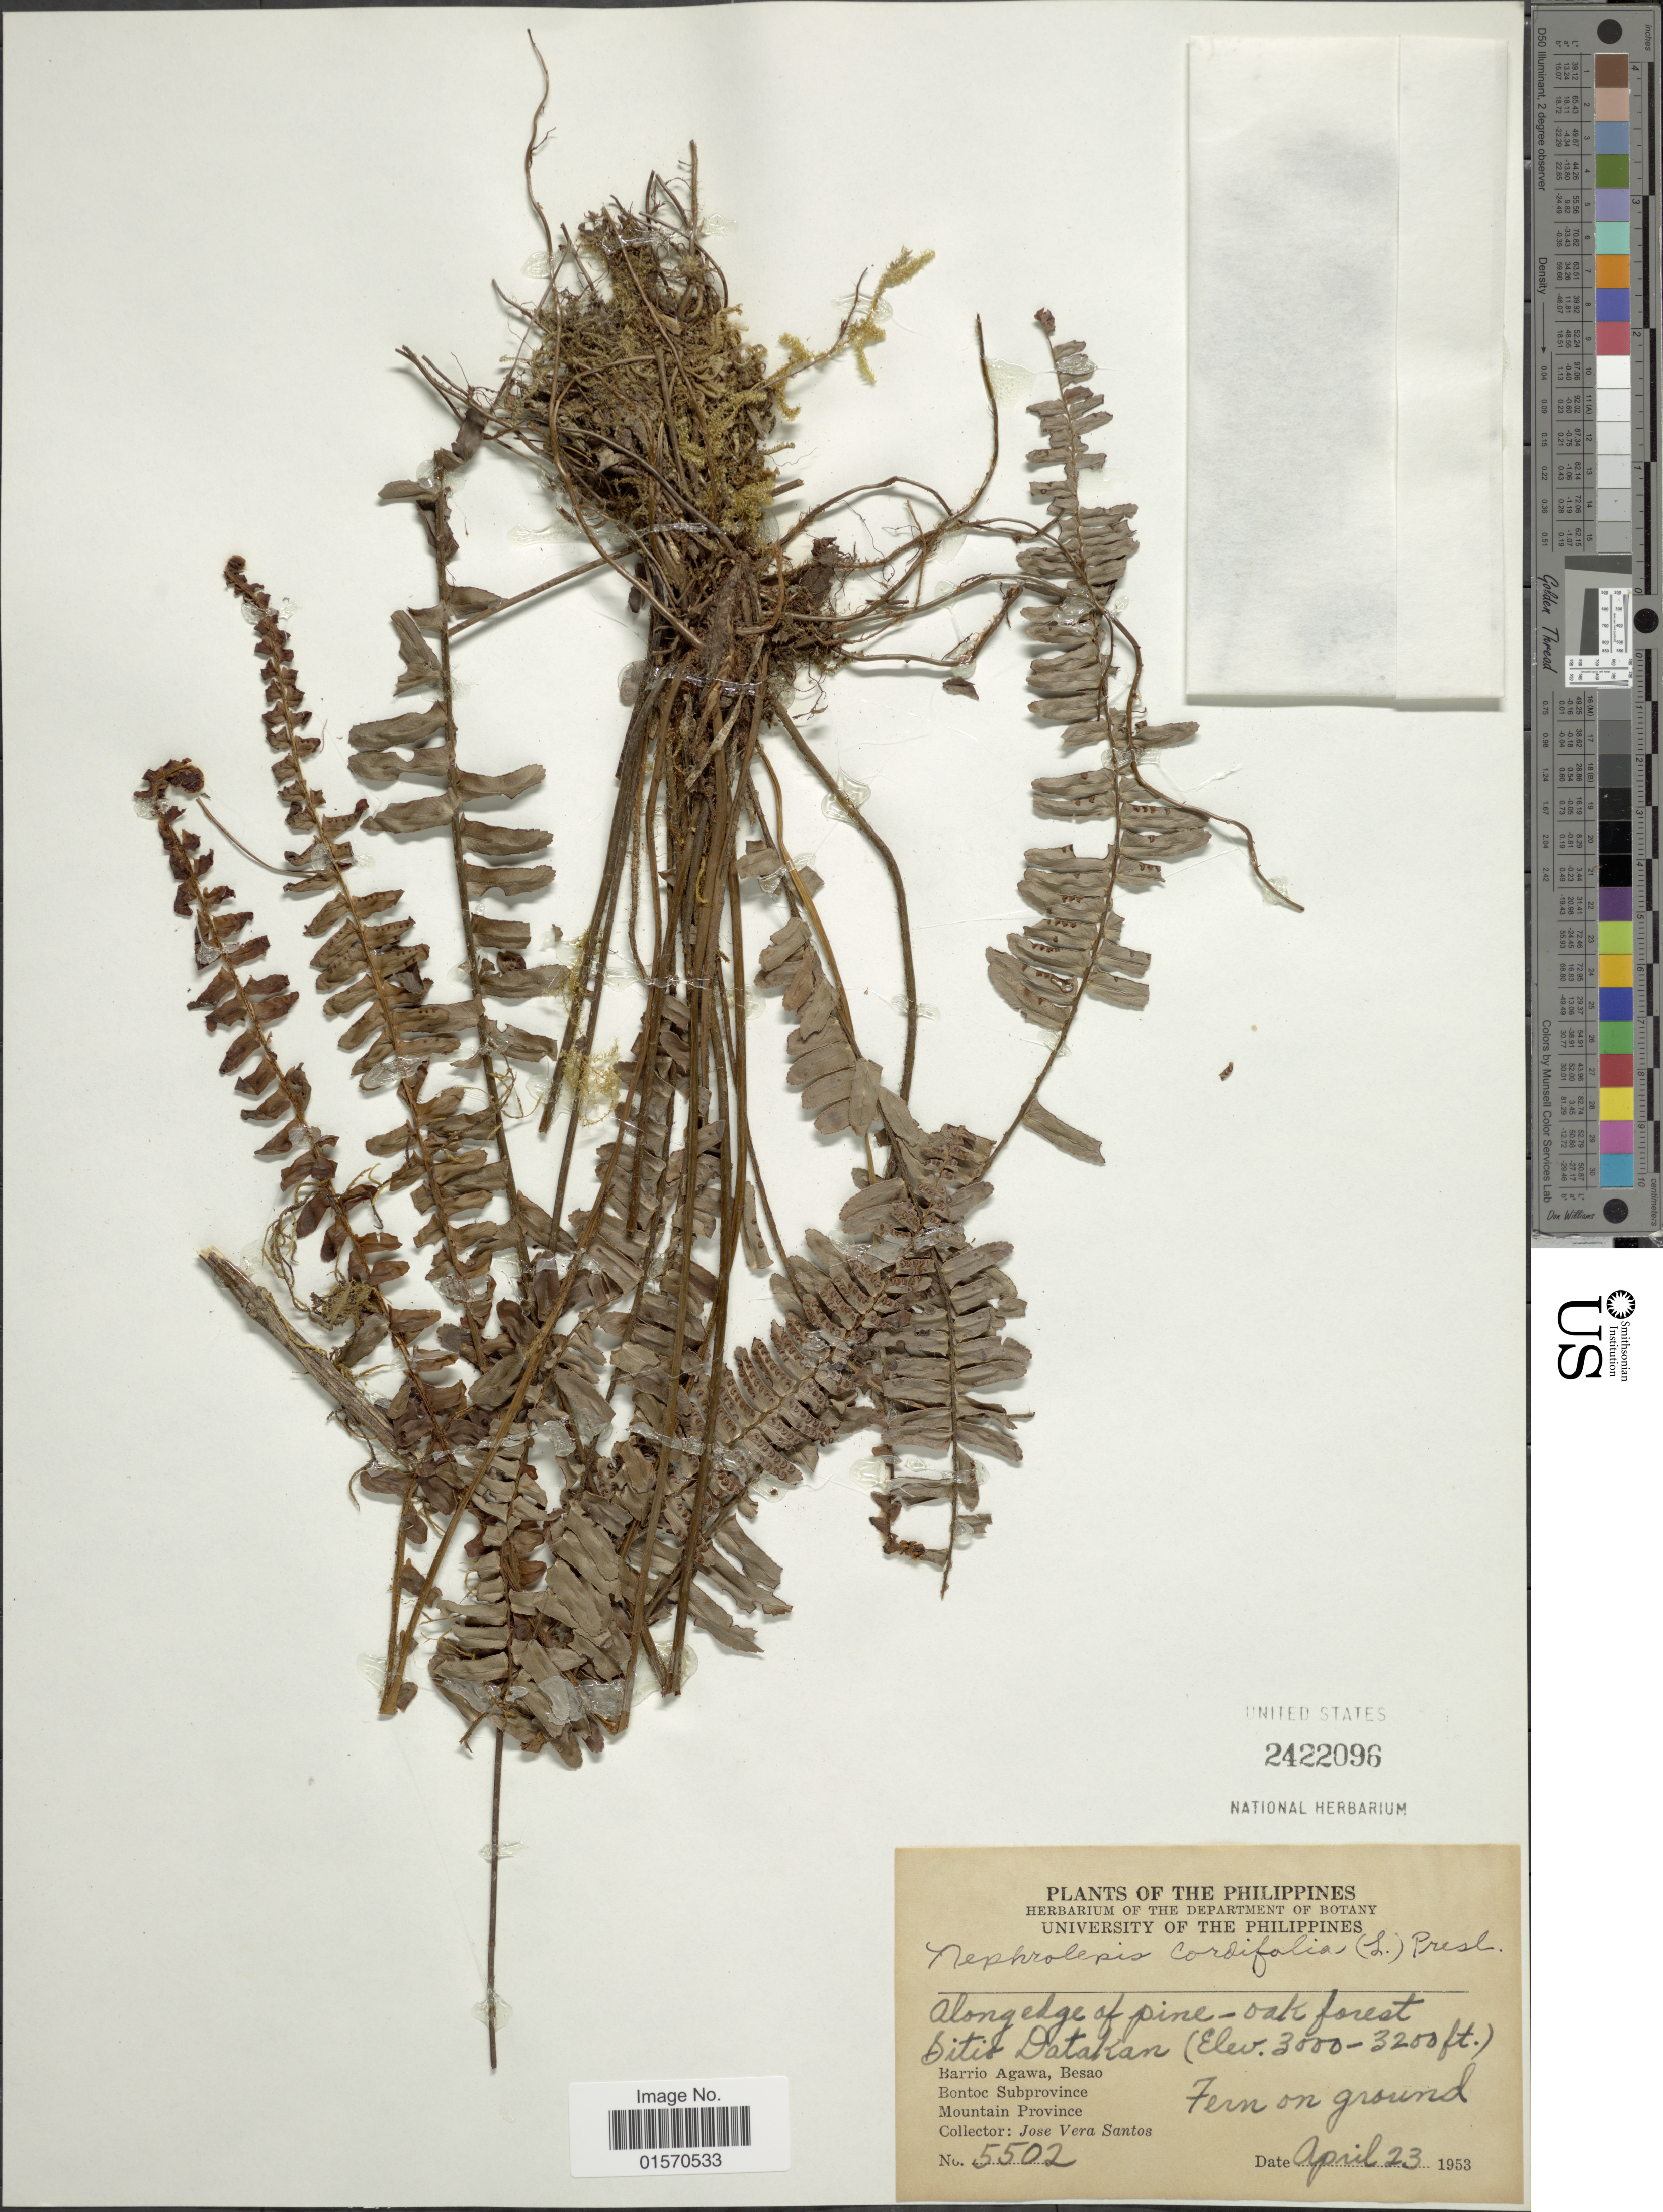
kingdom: Plantae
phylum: Tracheophyta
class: Polypodiopsida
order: Polypodiales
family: Nephrolepidaceae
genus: Nephrolepis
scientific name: Nephrolepis cordifolia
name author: (L.) C. Presl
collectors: J. Santos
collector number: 5502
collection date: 1953-04-23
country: Philippines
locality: Along edge of pine-oak forest. Bitis Datakan. Barrio Agawa, Besao, Bontoc Subprovince. Mountain Province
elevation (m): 914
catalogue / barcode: US 2422096